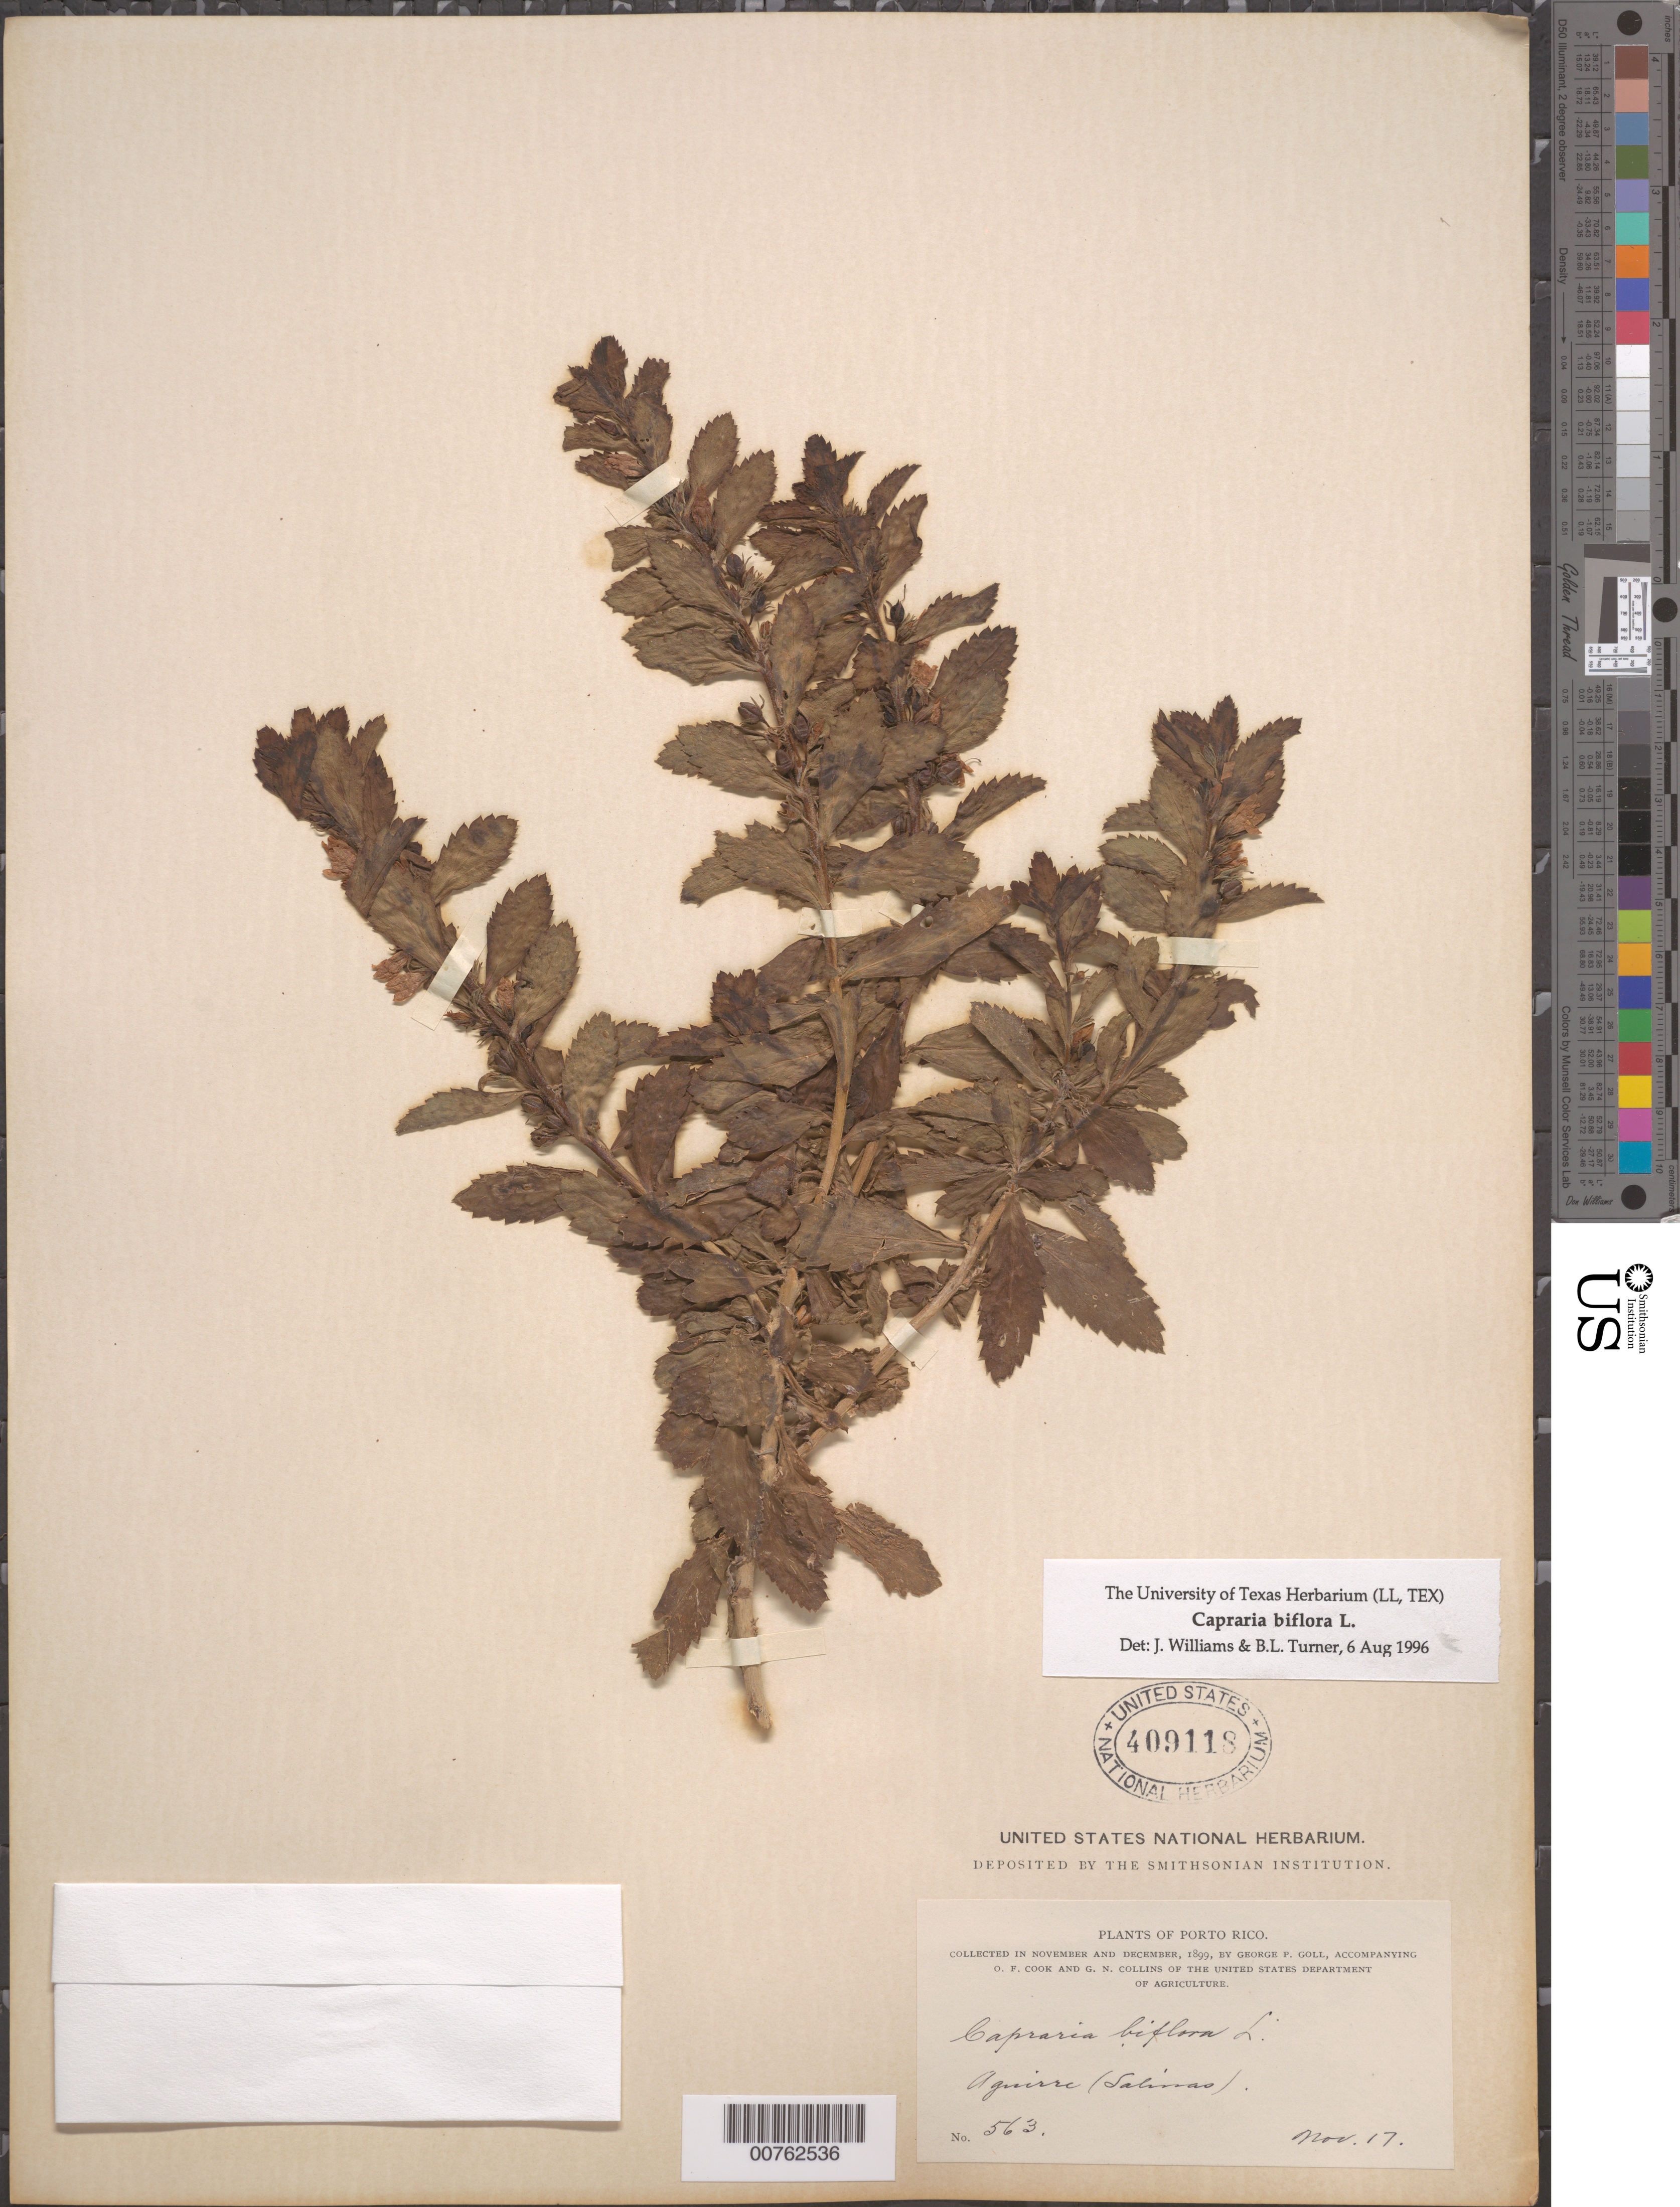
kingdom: Plantae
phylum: Tracheophyta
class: Magnoliopsida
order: Lamiales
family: Scrophulariaceae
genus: Capraria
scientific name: Capraria biflora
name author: L.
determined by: Williams, J.; Turner, B. L.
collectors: G. Goll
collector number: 563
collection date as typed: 17 Nov 1899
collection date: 1899-11-17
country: Puerto Rico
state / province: Salinas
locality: Aguirre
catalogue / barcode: US 409118